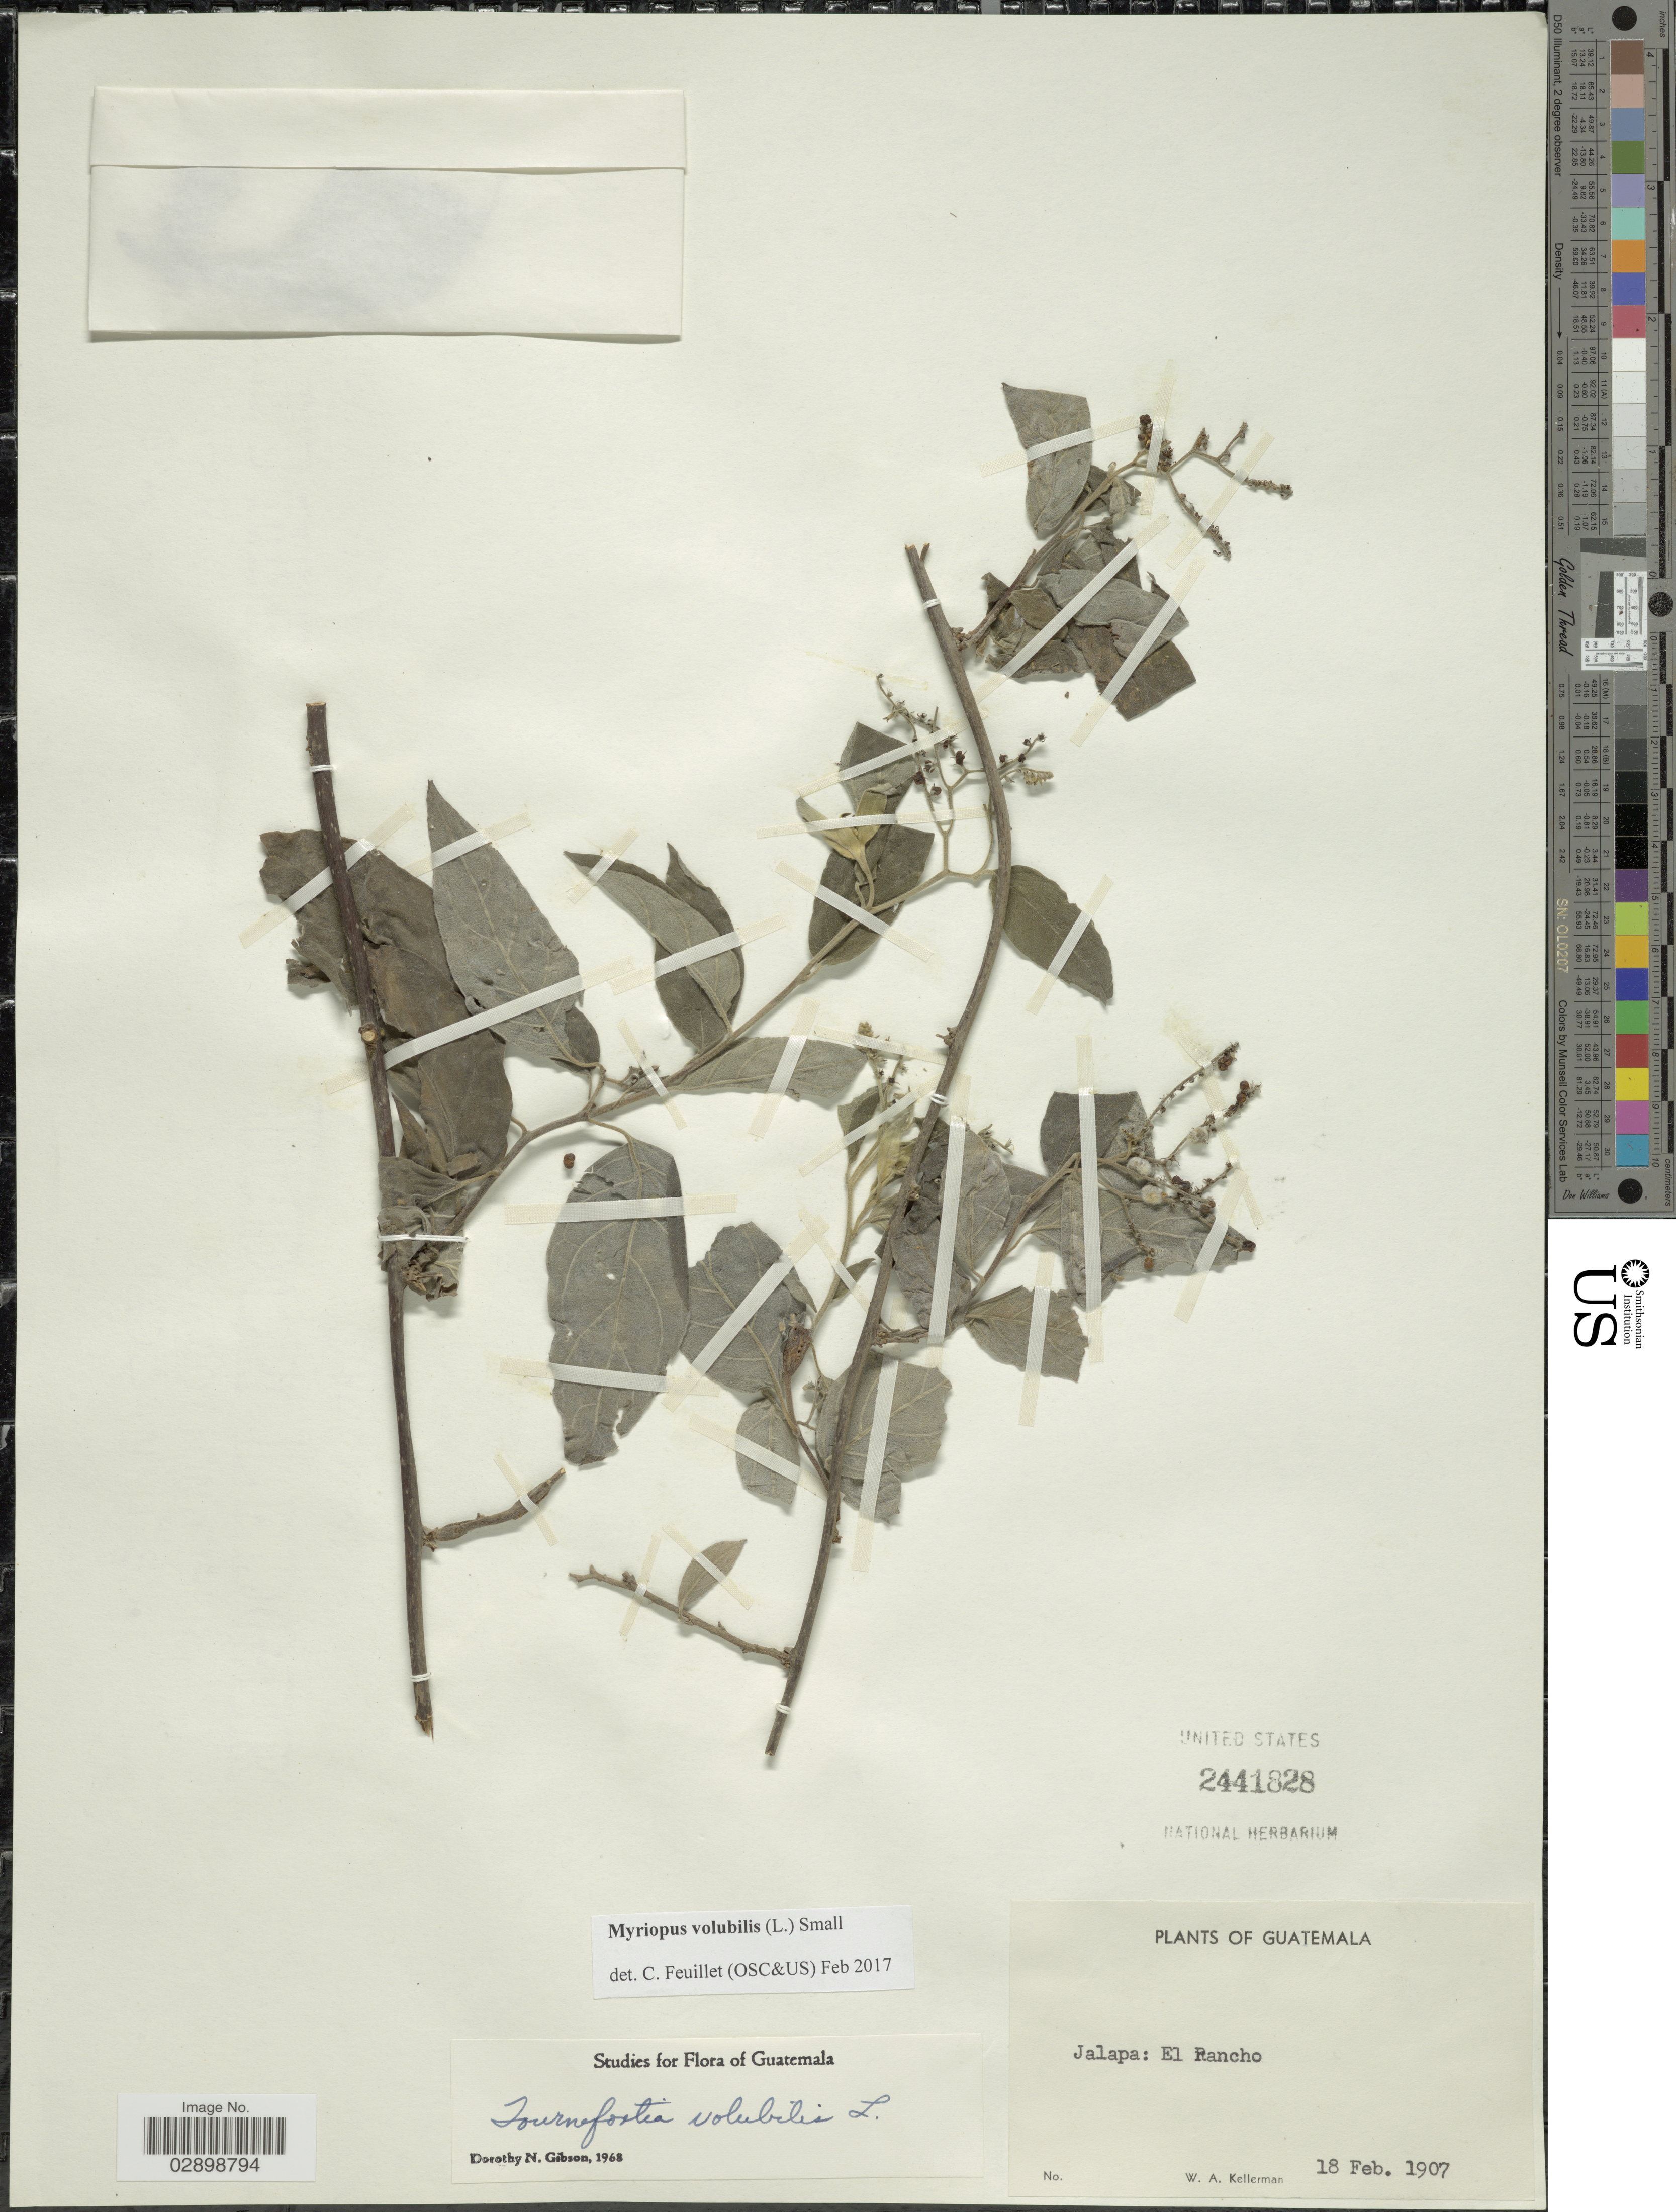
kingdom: Plantae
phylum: Tracheophyta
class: Magnoliopsida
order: Boraginales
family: Heliotropiaceae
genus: Myriopus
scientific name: Myriopus volubilis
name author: (L.) Small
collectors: W. Kellerman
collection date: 1907-02-18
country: Guatemala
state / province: Jalapa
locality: El Rancho.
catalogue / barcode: US 2441828